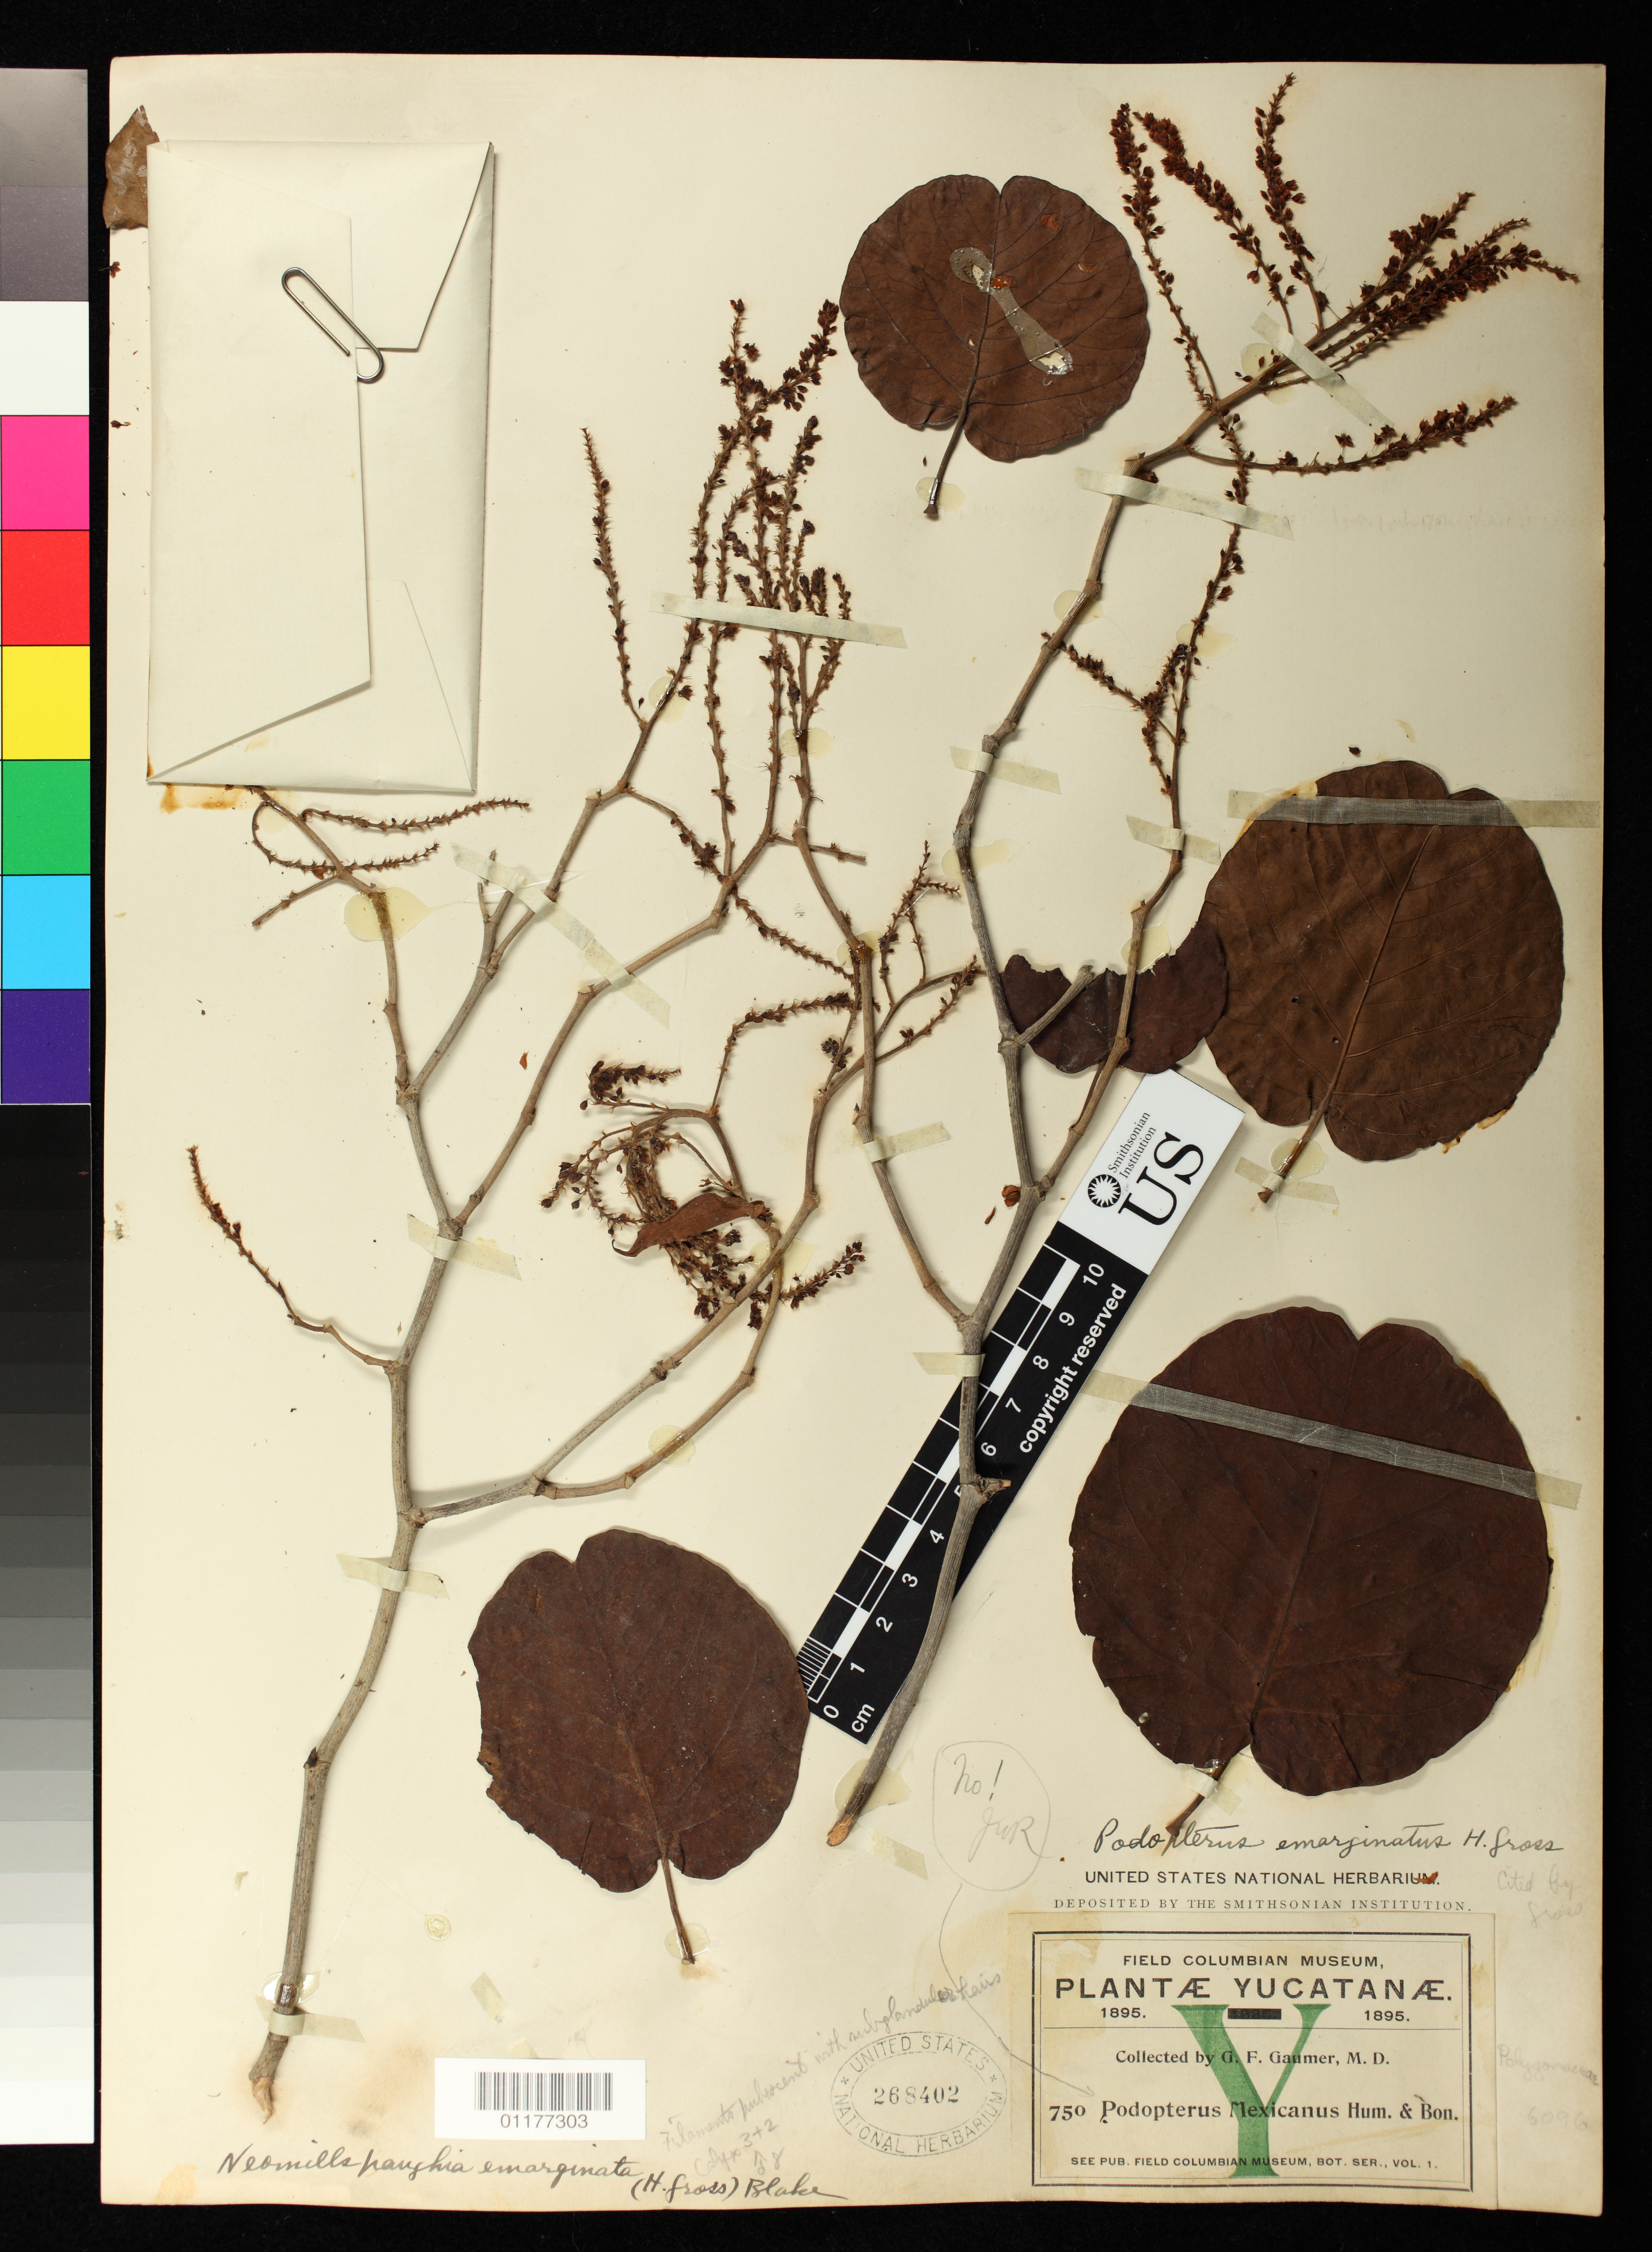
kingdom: Plantae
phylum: Tracheophyta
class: Magnoliopsida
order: Caryophyllales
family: Polygonaceae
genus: Neomillspaughia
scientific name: Neomillspaughia emarginata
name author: (H. Gross) S.F. Blake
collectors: G. F. Gaumer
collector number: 750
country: Mexico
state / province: Yucatán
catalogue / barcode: US 268402